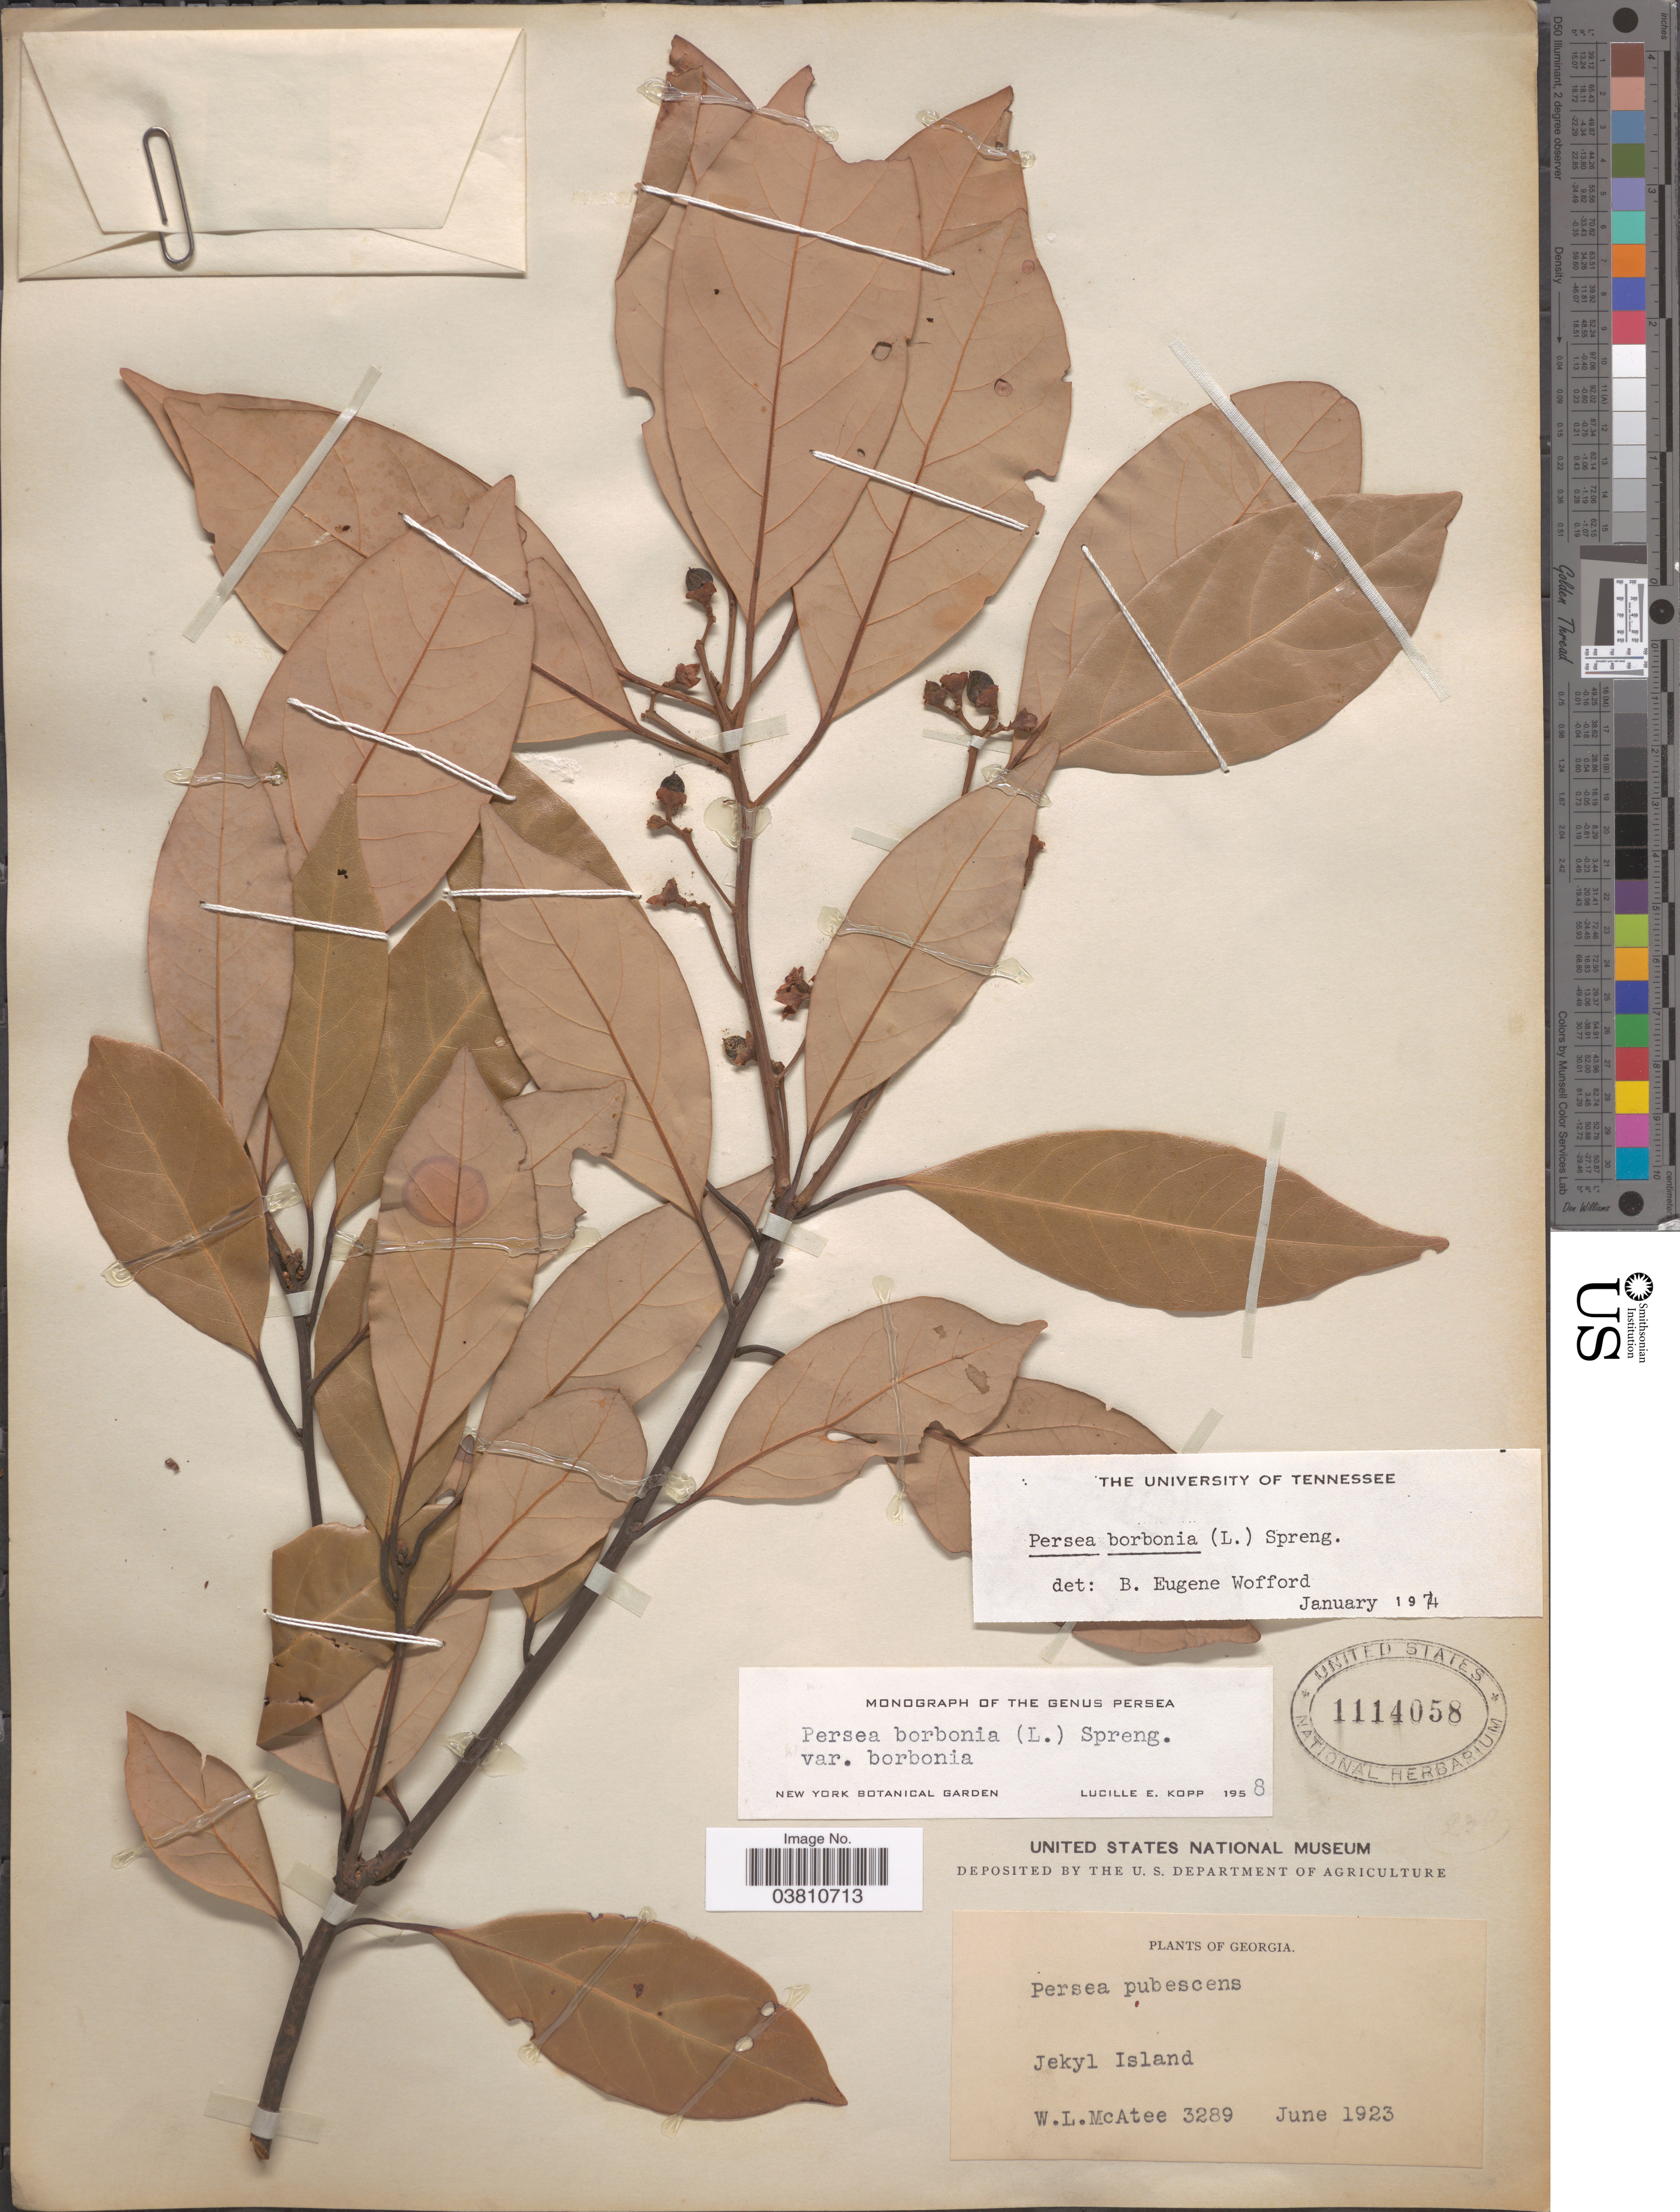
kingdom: Plantae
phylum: Tracheophyta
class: Magnoliopsida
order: Laurales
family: Lauraceae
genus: Persea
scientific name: Persea borbonia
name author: (L.) Spreng.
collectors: W. McAtee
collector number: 3289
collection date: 1923-06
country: United States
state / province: Georgia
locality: Jekyl Island.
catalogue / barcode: US 1114058